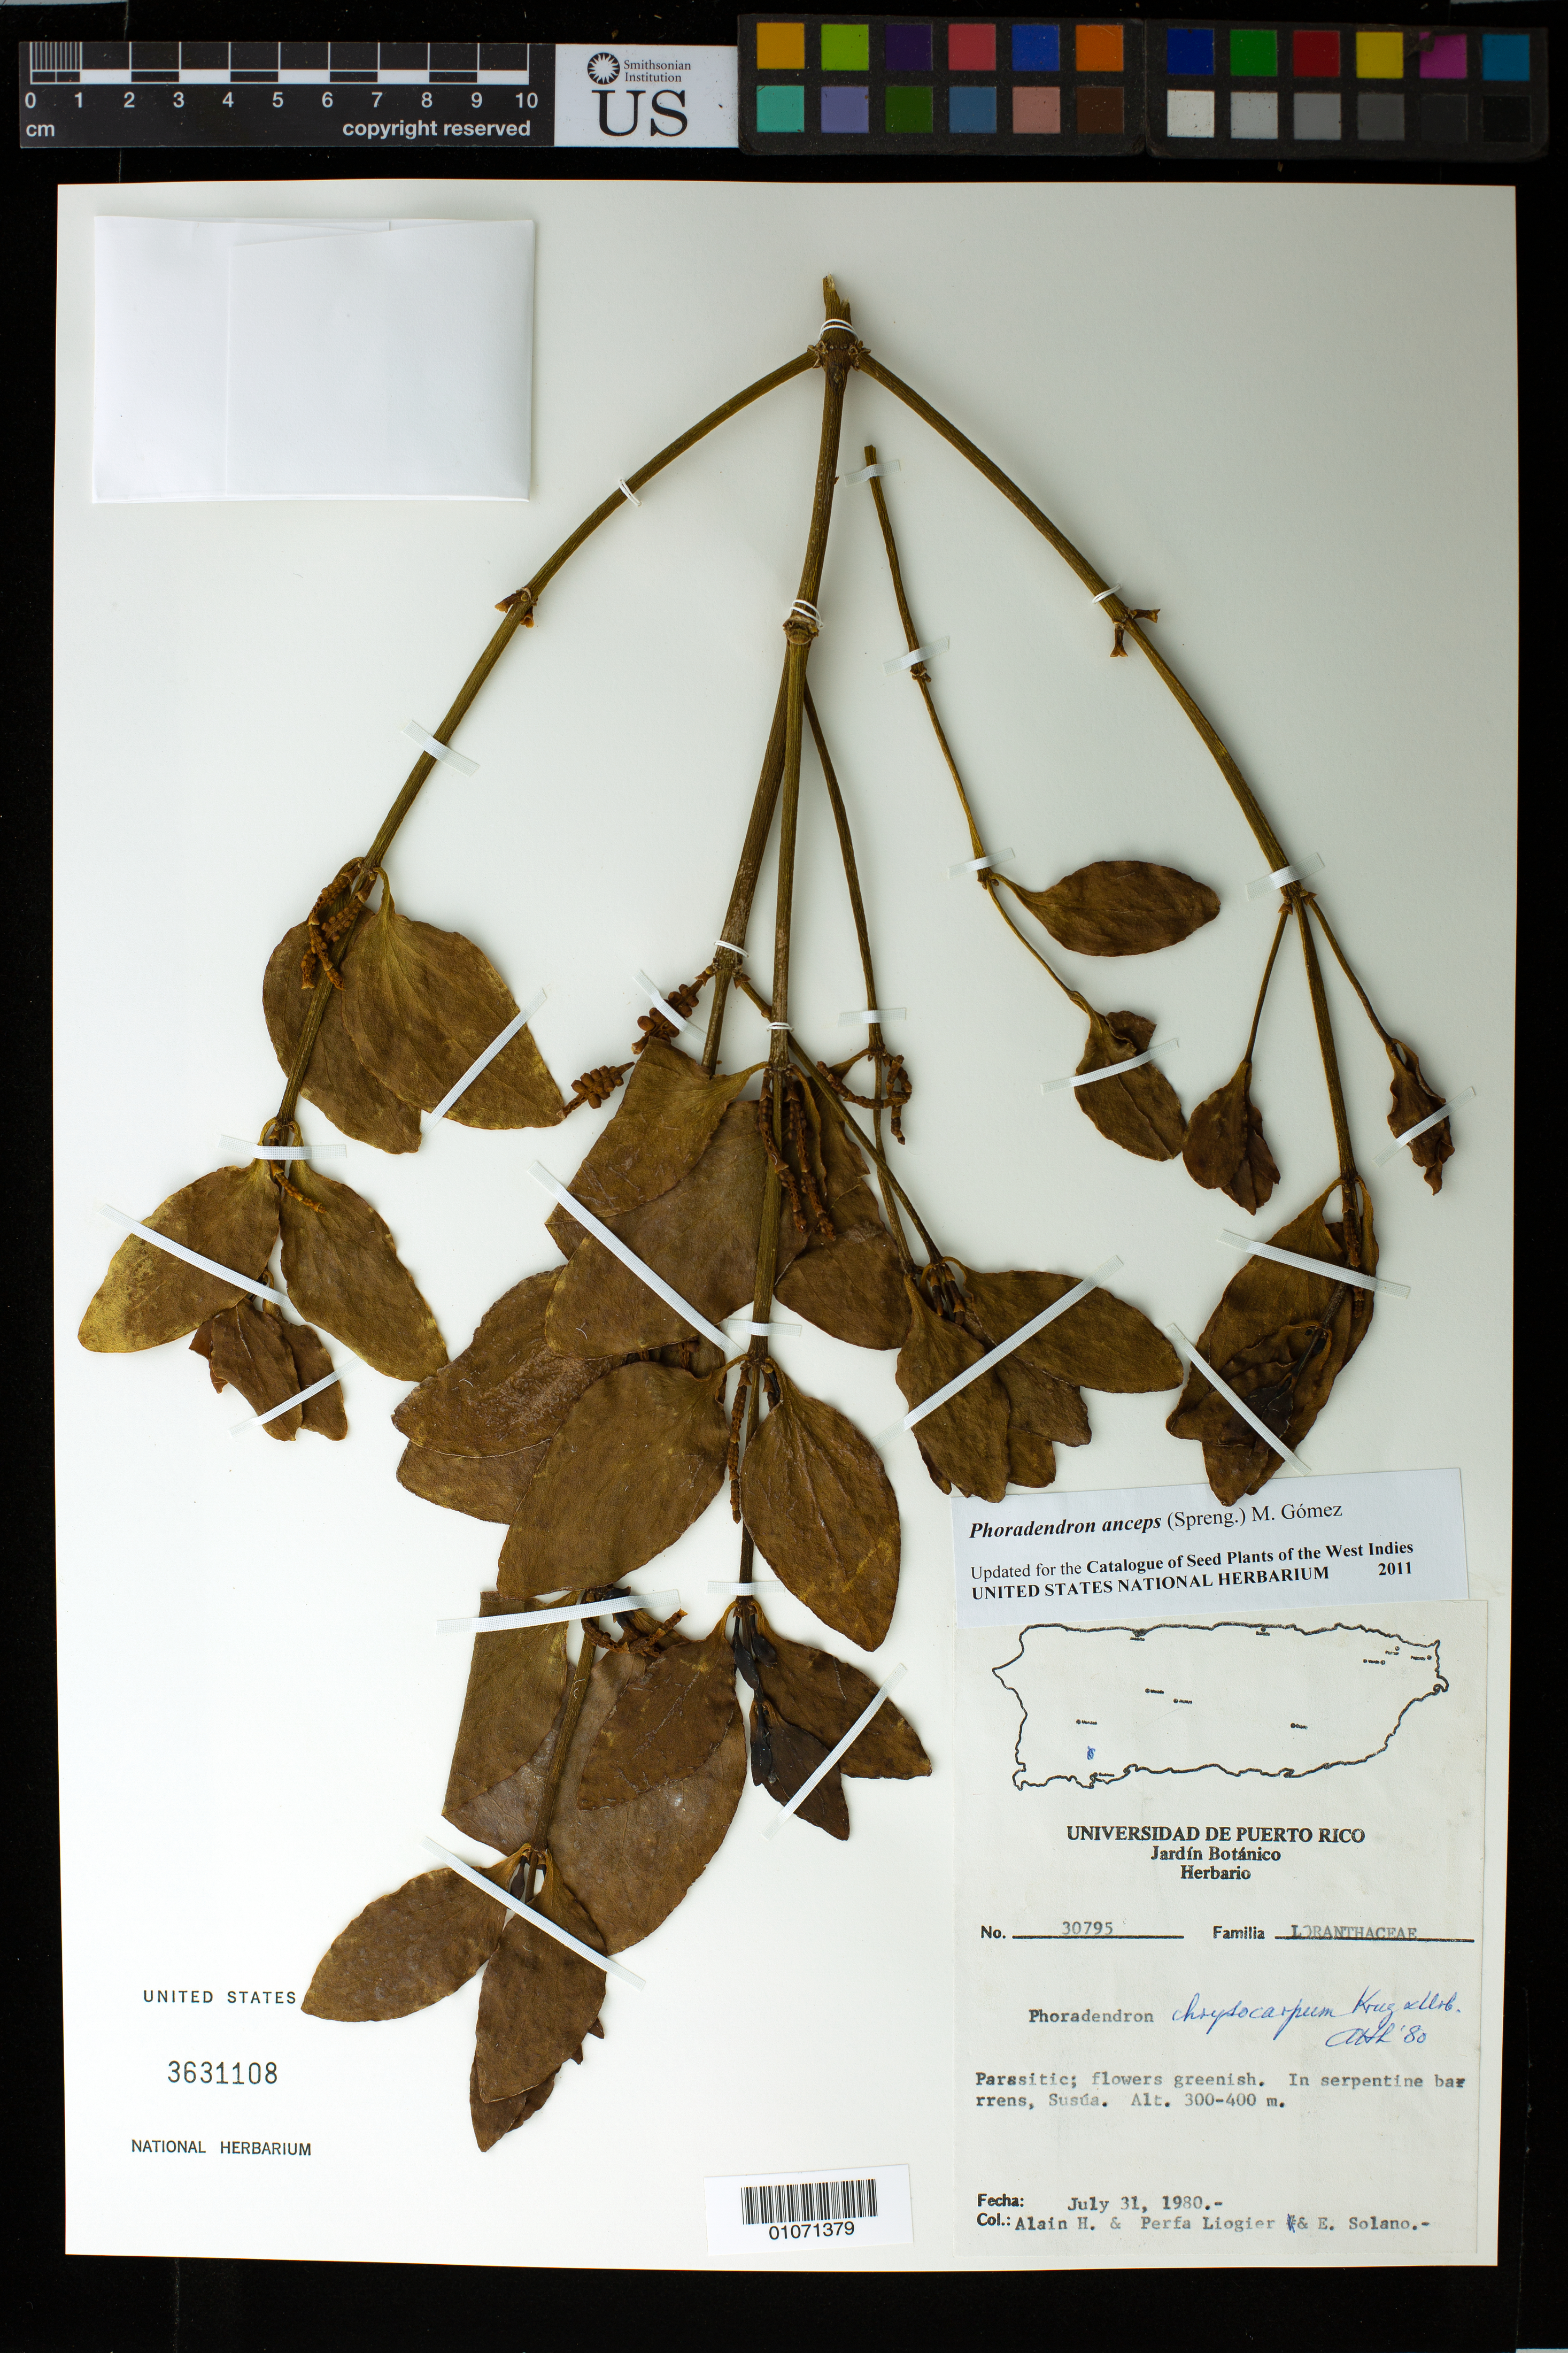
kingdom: Plantae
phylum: Tracheophyta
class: Magnoliopsida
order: Santalales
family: Viscaceae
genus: Phoradendron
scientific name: Phoradendron anceps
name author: (Spreng.) M. Gómez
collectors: A. H. Liogier, M. P. Liogier & E. Solano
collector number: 30795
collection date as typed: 31 Jul 1980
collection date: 1980-07-31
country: Puerto Rico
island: Puerto Rico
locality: Susúa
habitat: In serpentine barrens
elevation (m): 300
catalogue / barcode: US 3631108